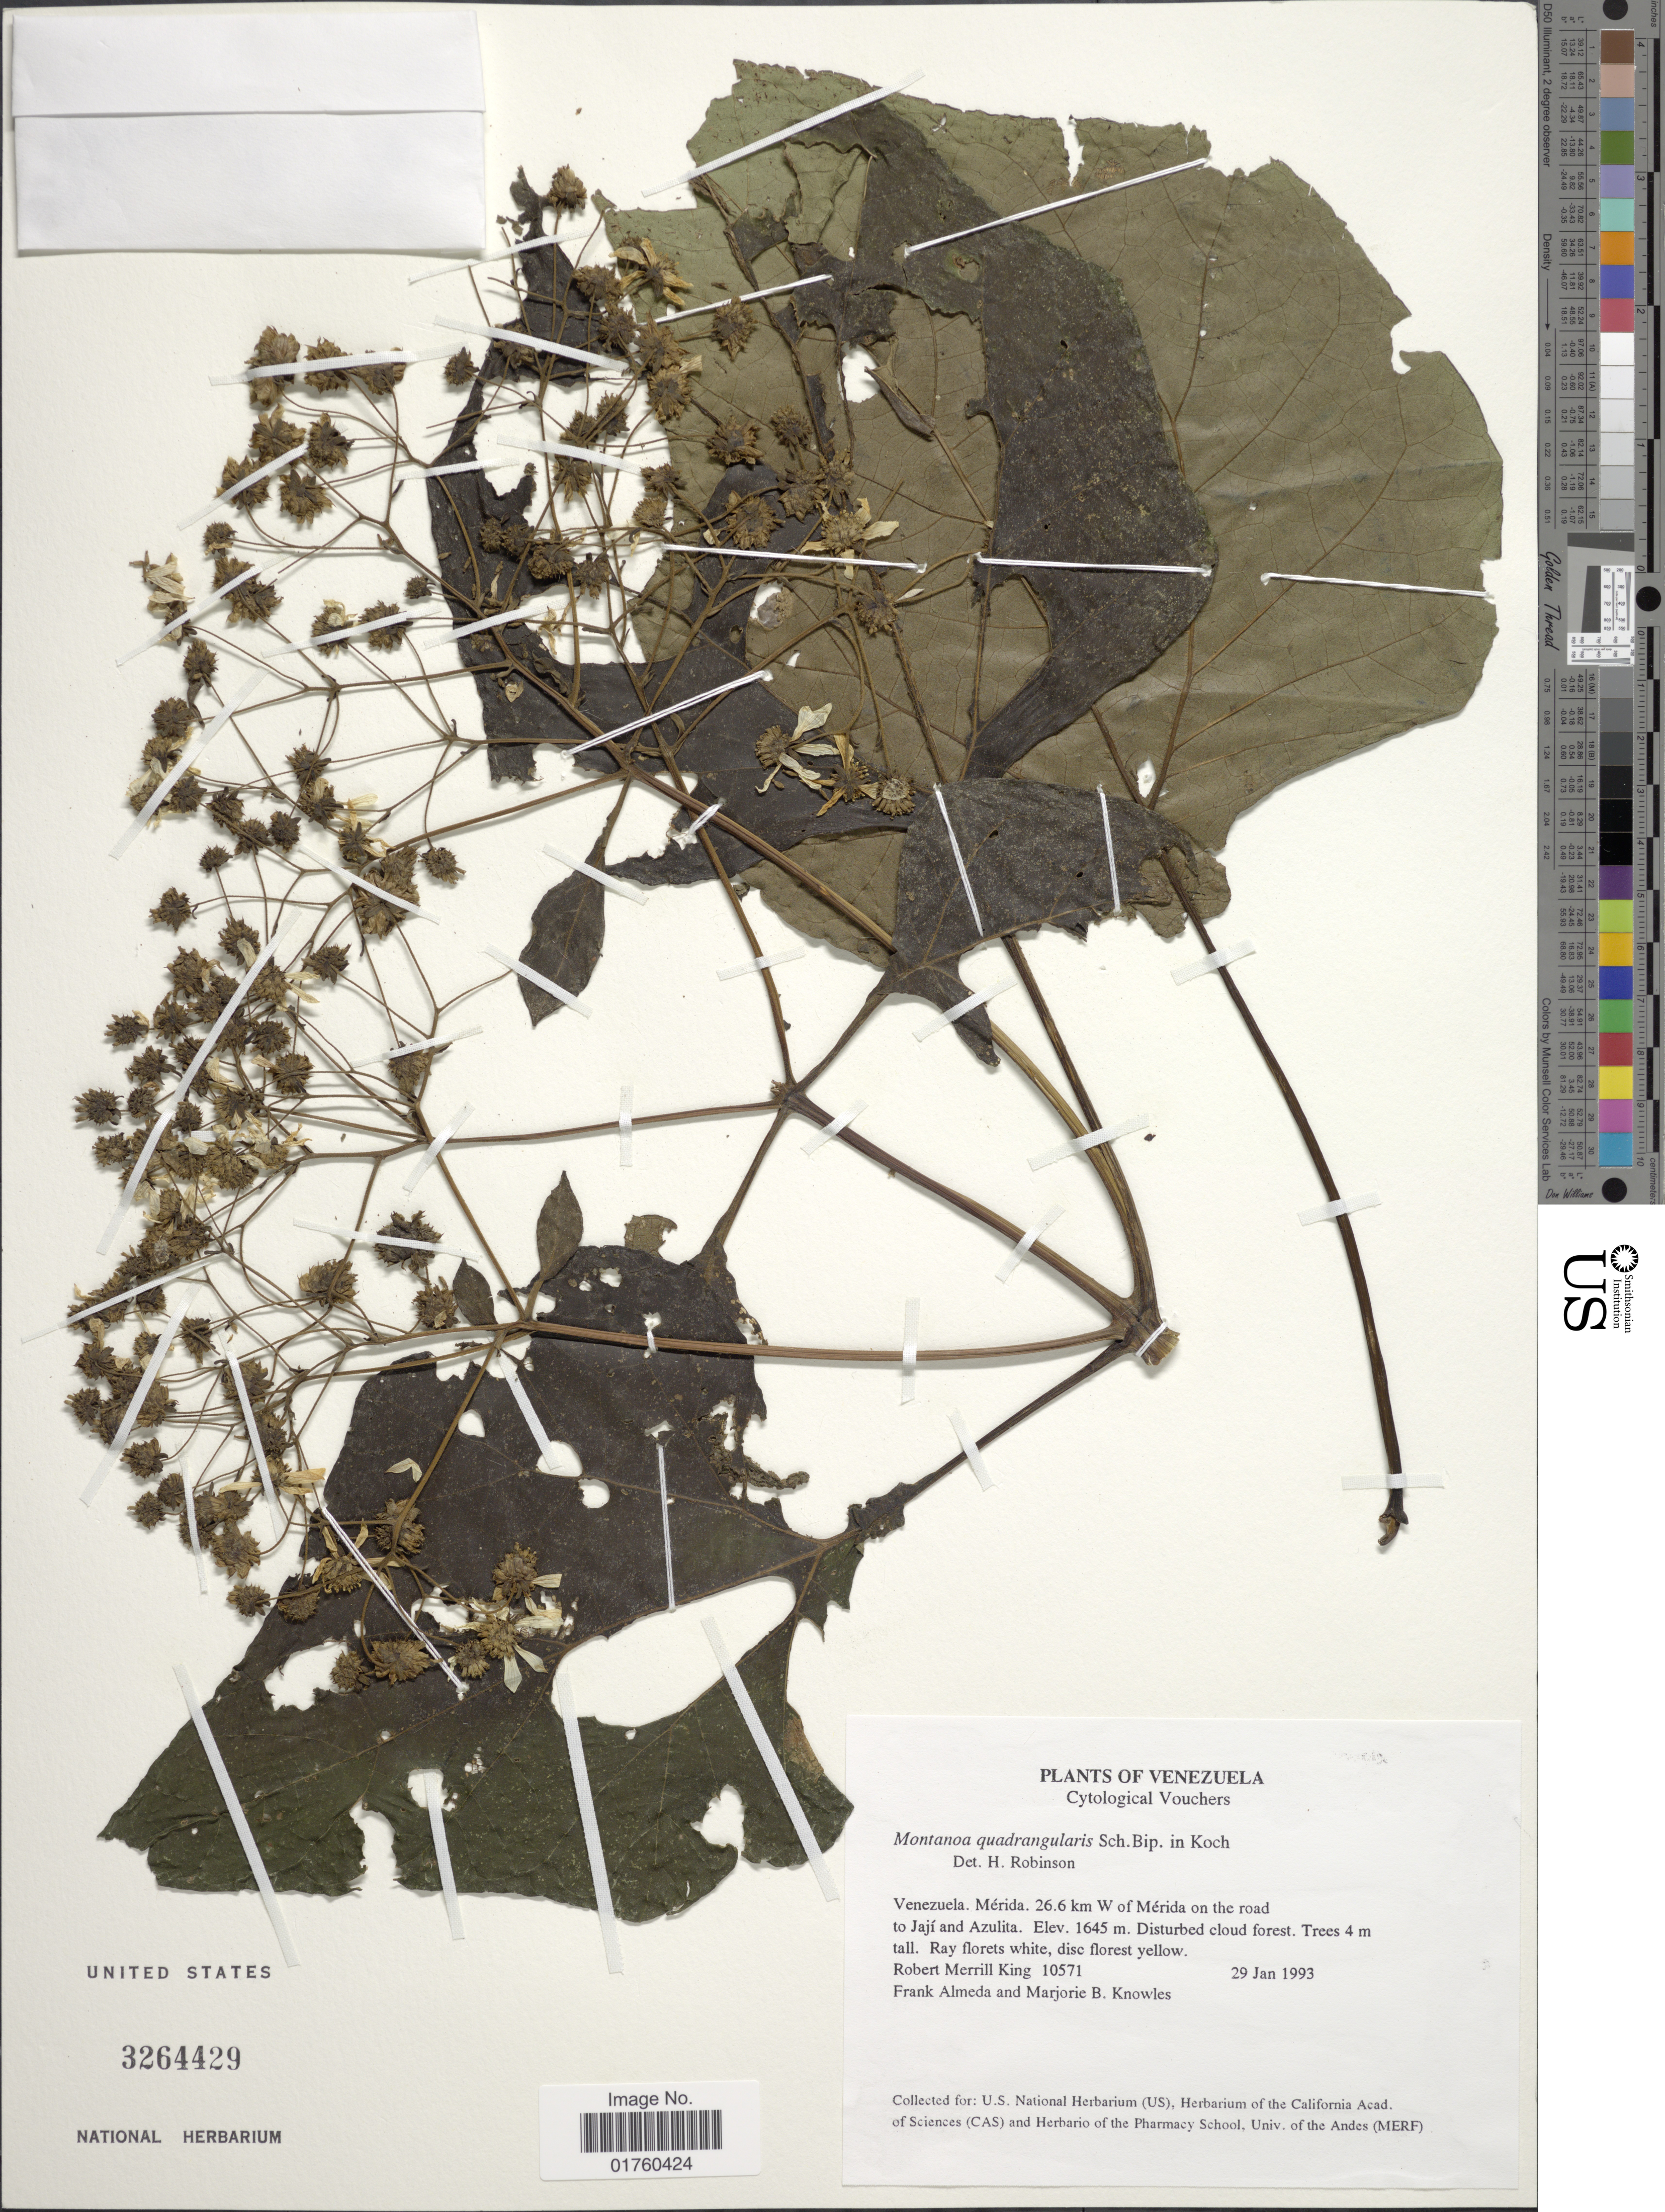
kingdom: Plantae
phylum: Tracheophyta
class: Magnoliopsida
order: Asterales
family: Asteraceae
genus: Montanoa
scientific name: Montanoa quadrangularis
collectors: R. M. King, F. Almeda & M. B. Knowles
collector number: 10571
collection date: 1993-01-29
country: Venezuela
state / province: Mérida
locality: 26.6 km W. of Merida on the road tojaji and Azulita. Cytological Vouchers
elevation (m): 1645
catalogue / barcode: US 3264429